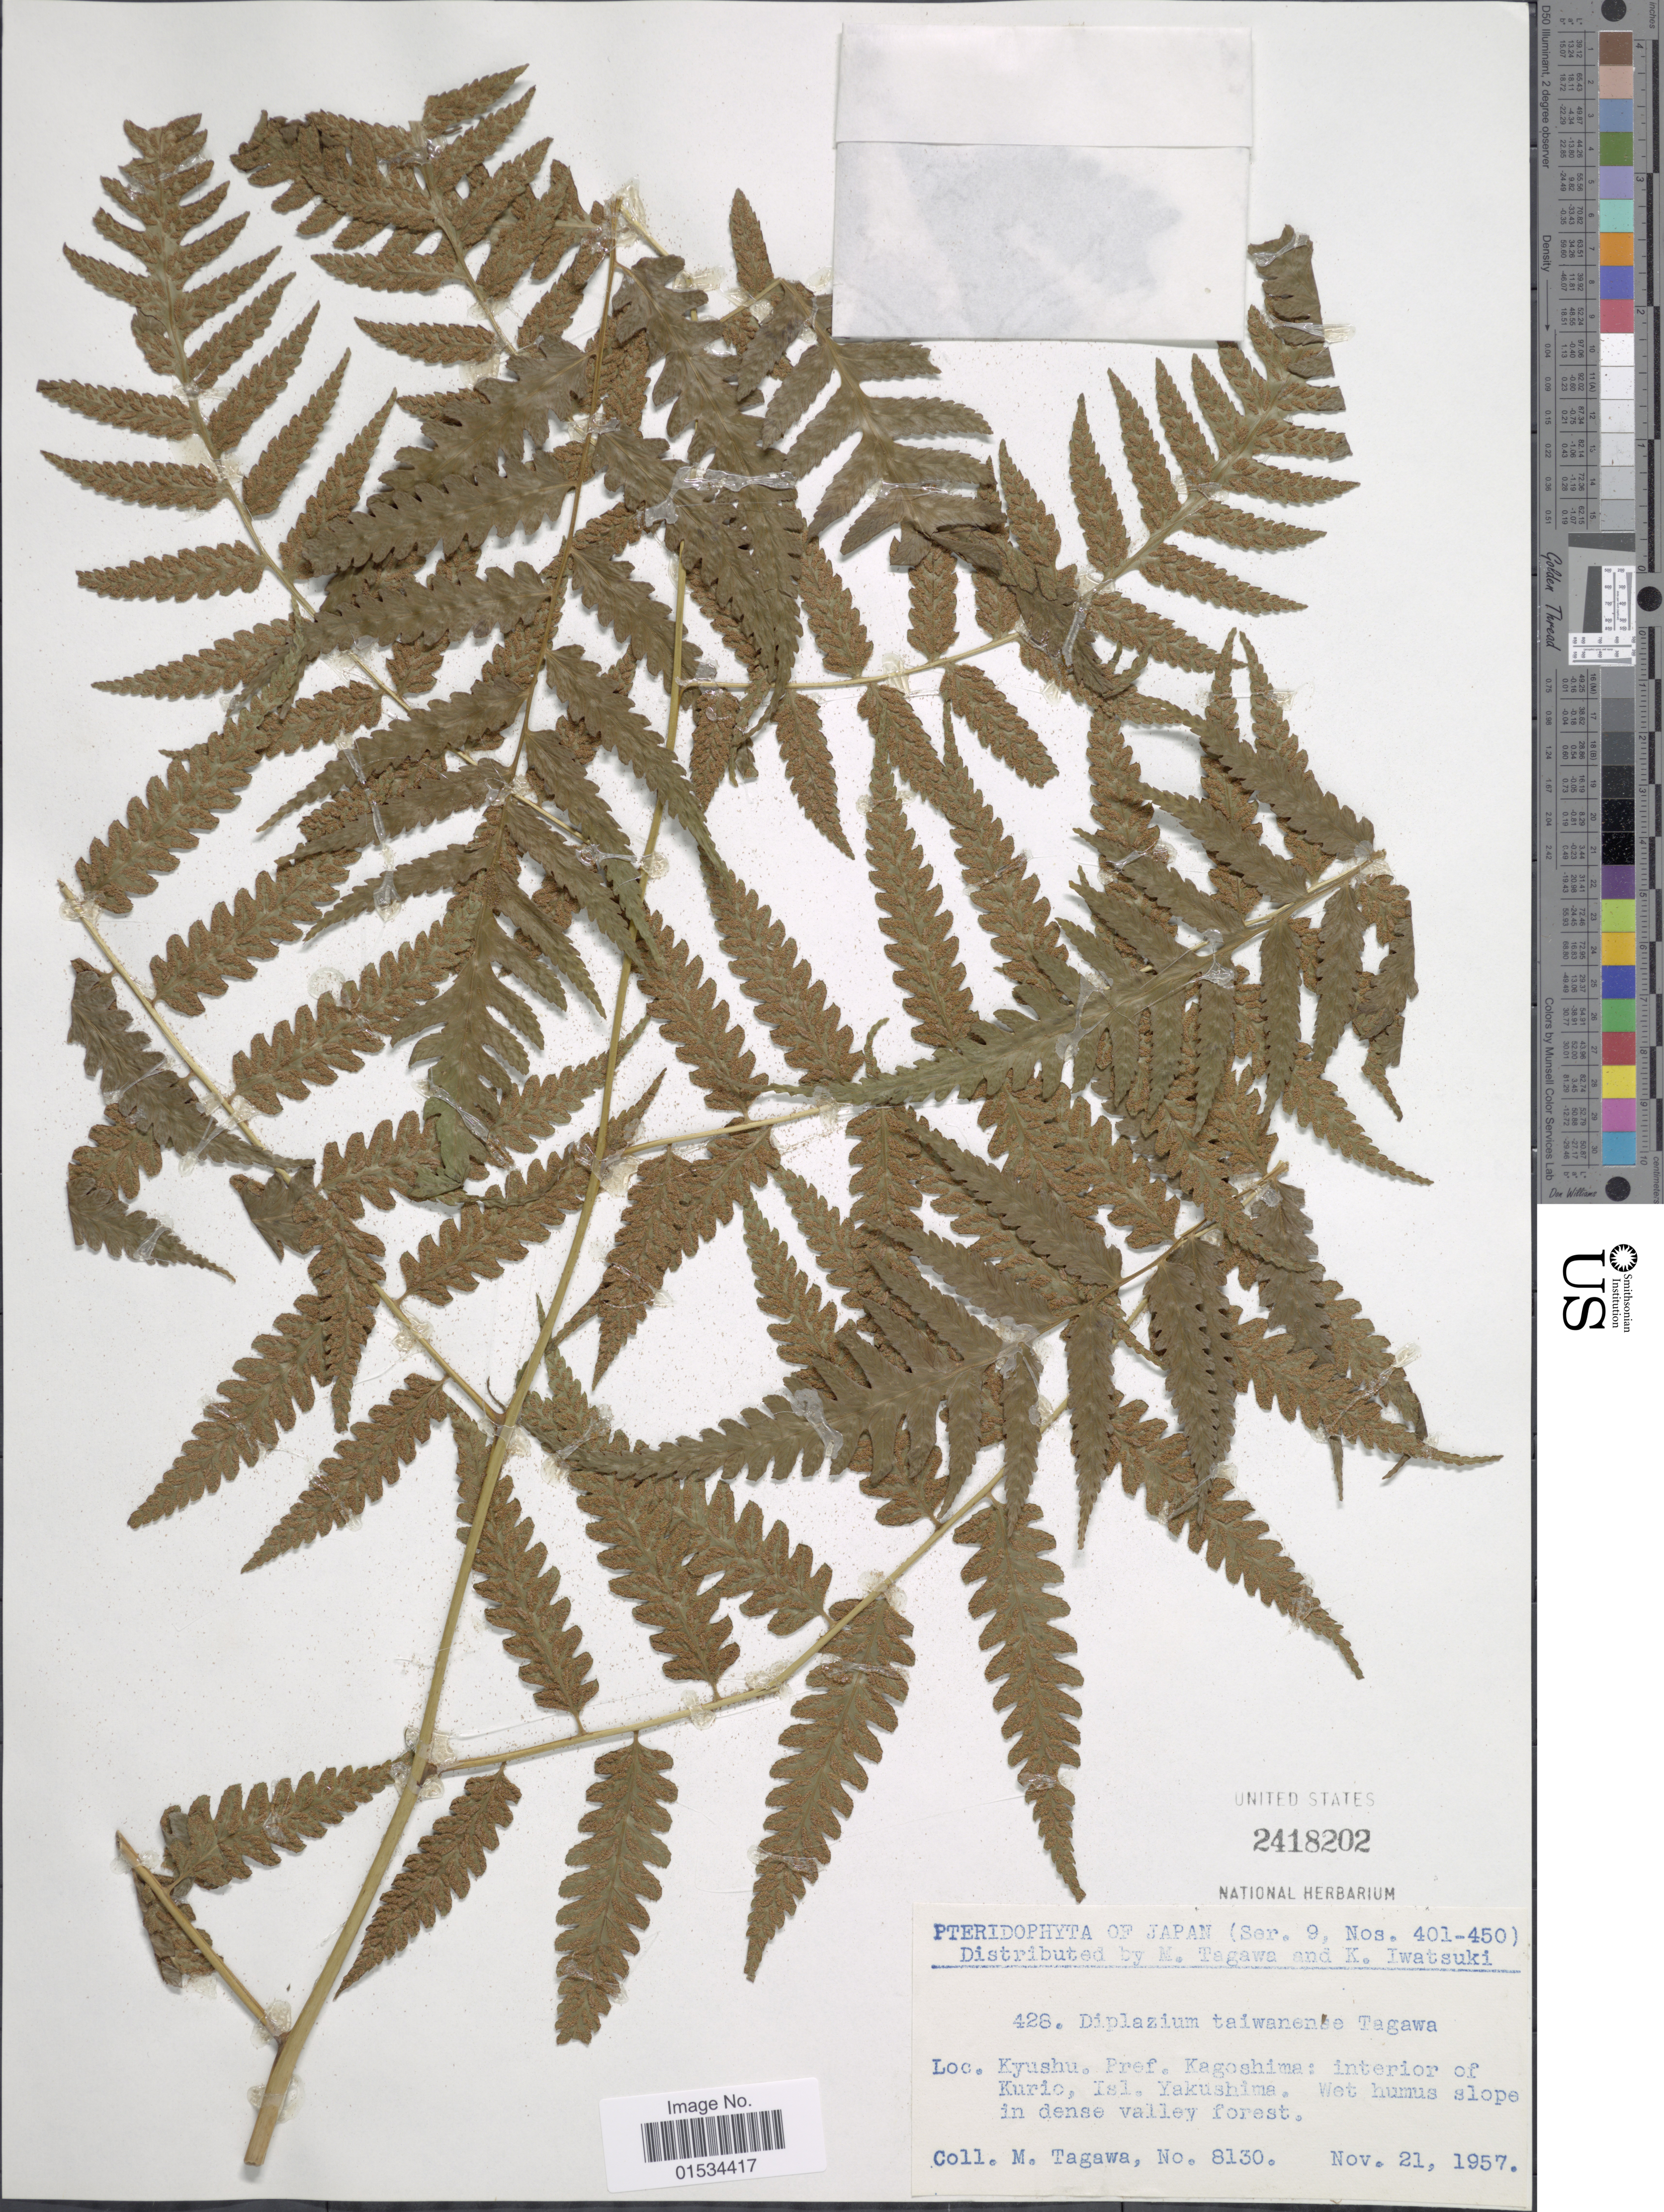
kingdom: Plantae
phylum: Tracheophyta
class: Polypodiopsida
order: Polypodiales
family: Athyriaceae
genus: Diplazium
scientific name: Diplazium taiwanense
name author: Tagawa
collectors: M. Tagawa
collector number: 8130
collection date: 1957-11-21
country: Japan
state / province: Kagosima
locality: Kyushu, interior of Kurio, Isl. Yakushima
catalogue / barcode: US 2418202